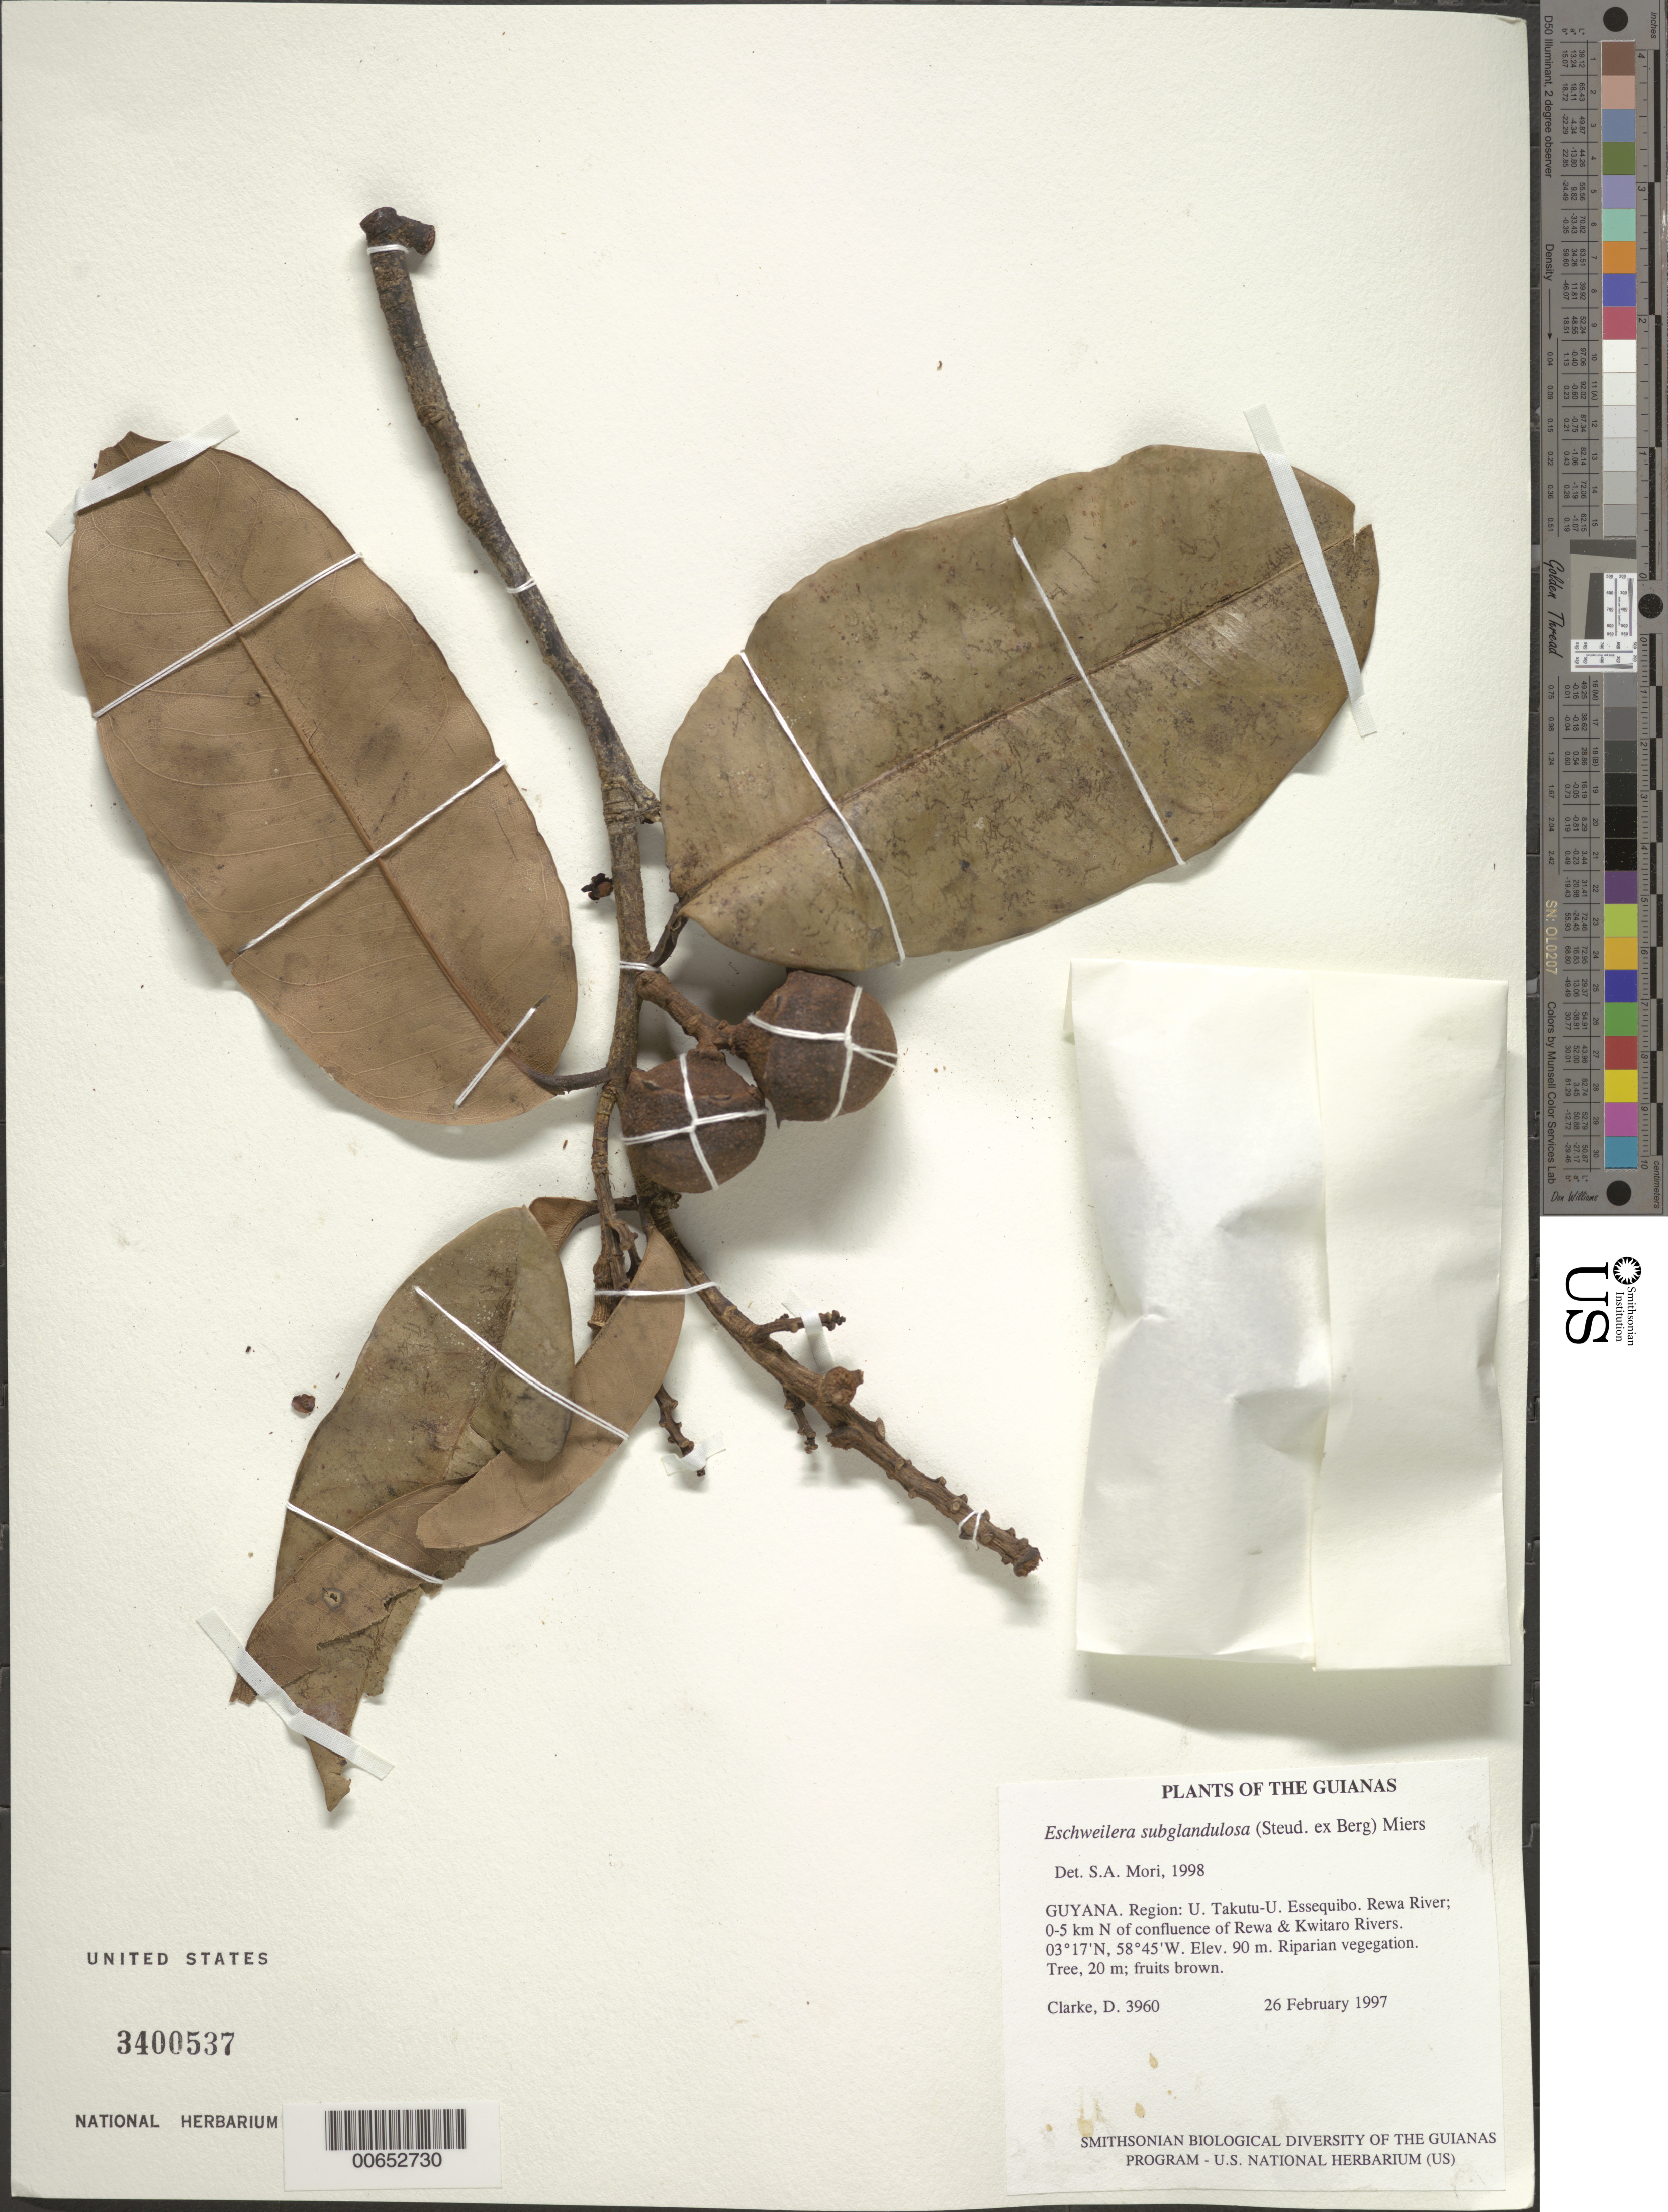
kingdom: Plantae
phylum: Tracheophyta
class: Magnoliopsida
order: Ericales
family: Lecythidaceae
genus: Eschweilera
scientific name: Eschweilera subglandulosa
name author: (Steud. ex Berg) Miers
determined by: Mori, Scott A.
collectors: H. D. Clarke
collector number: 3960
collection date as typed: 26 February 1997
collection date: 1997-02-26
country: Guyana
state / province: U. Takutu-U. Essequibo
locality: Rewa River; 0-5 km N of confluence of Rewa & Kwitaro Rivers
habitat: Riparian vegetation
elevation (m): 90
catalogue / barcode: US 3400537